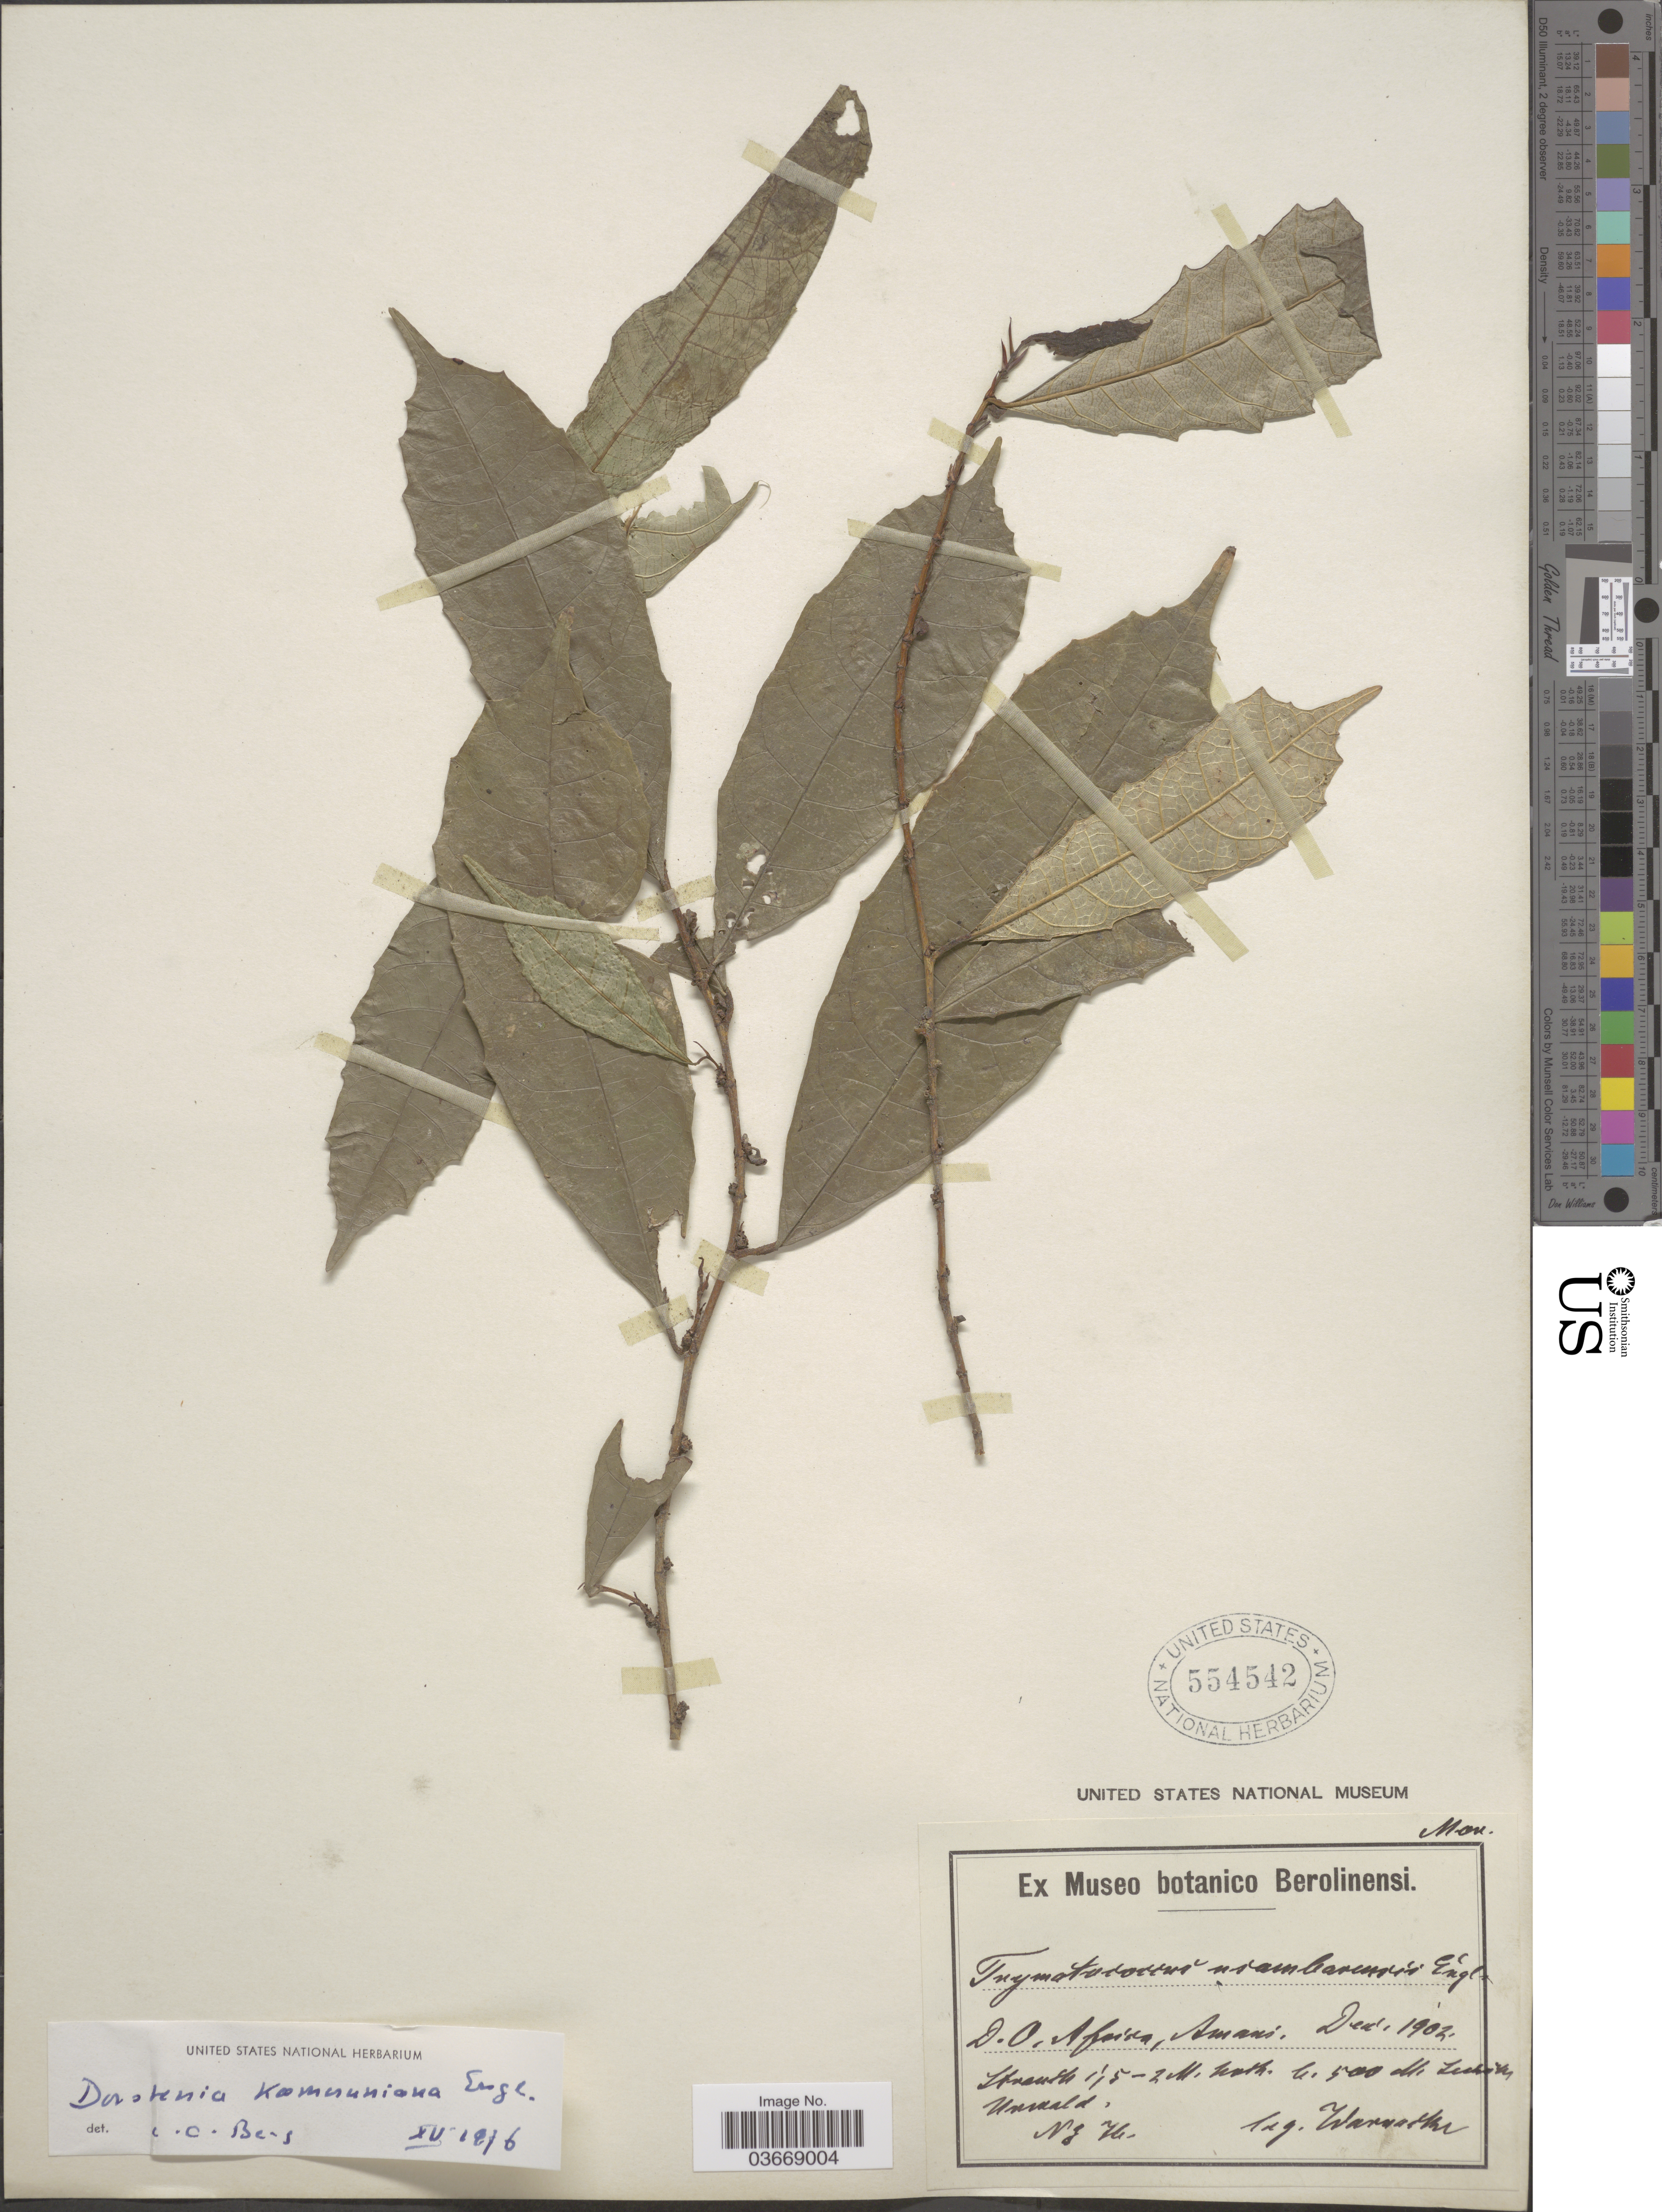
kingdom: Plantae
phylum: Tracheophyta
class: Magnoliopsida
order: Rosales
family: Moraceae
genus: Dorstenia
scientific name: Dorstenia kameruniana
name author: Engl.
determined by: Berg, C. C.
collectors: -. Warnecke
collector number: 16*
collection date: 1902-12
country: Tanzania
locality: D.O., Africa, Amani: Hsanth ! Urwald.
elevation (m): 500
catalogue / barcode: US 554542